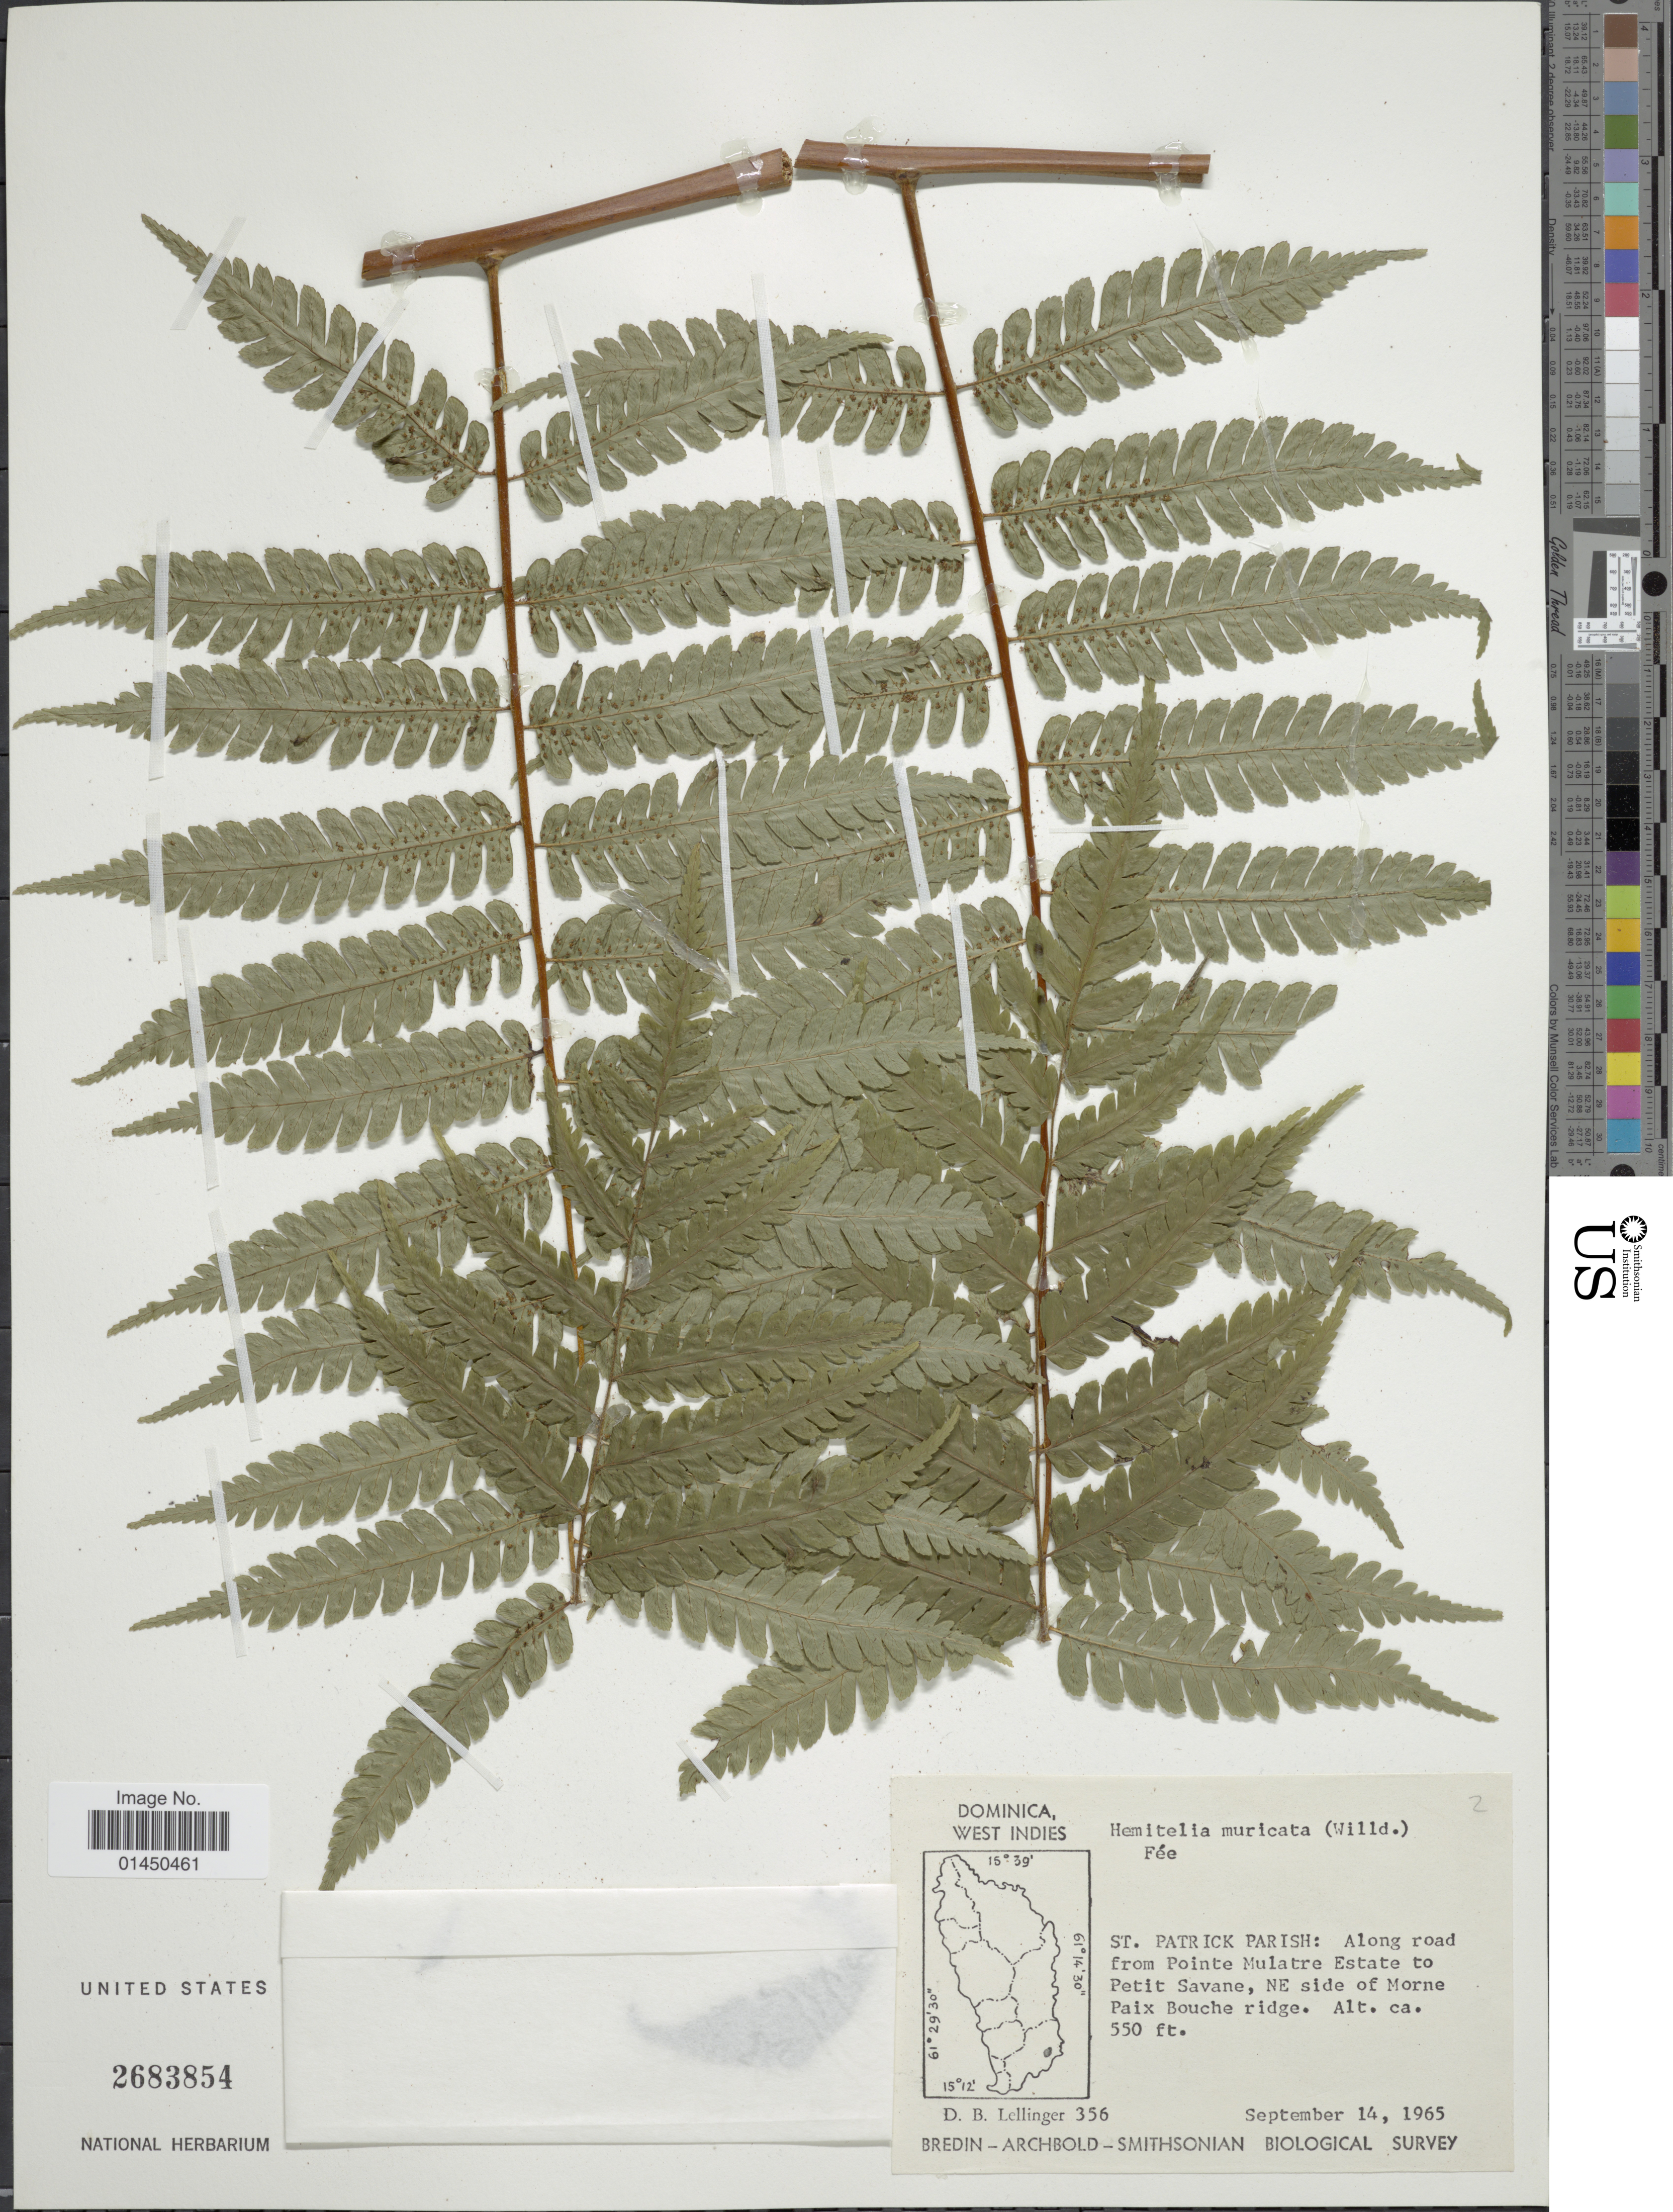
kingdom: Plantae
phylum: Tracheophyta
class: Polypodiopsida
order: Cyatheales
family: Cyatheaceae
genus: Cyathea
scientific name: Cyathea muricata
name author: (Willd.) Fée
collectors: D. B. Lellinger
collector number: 356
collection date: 1965-09-14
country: Dominica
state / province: St. Patrick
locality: Along road from Pointe Mulatre Estate to Petit Savane, NE side of Morne Paix Bouche ridge.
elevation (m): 168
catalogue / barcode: US 2683854